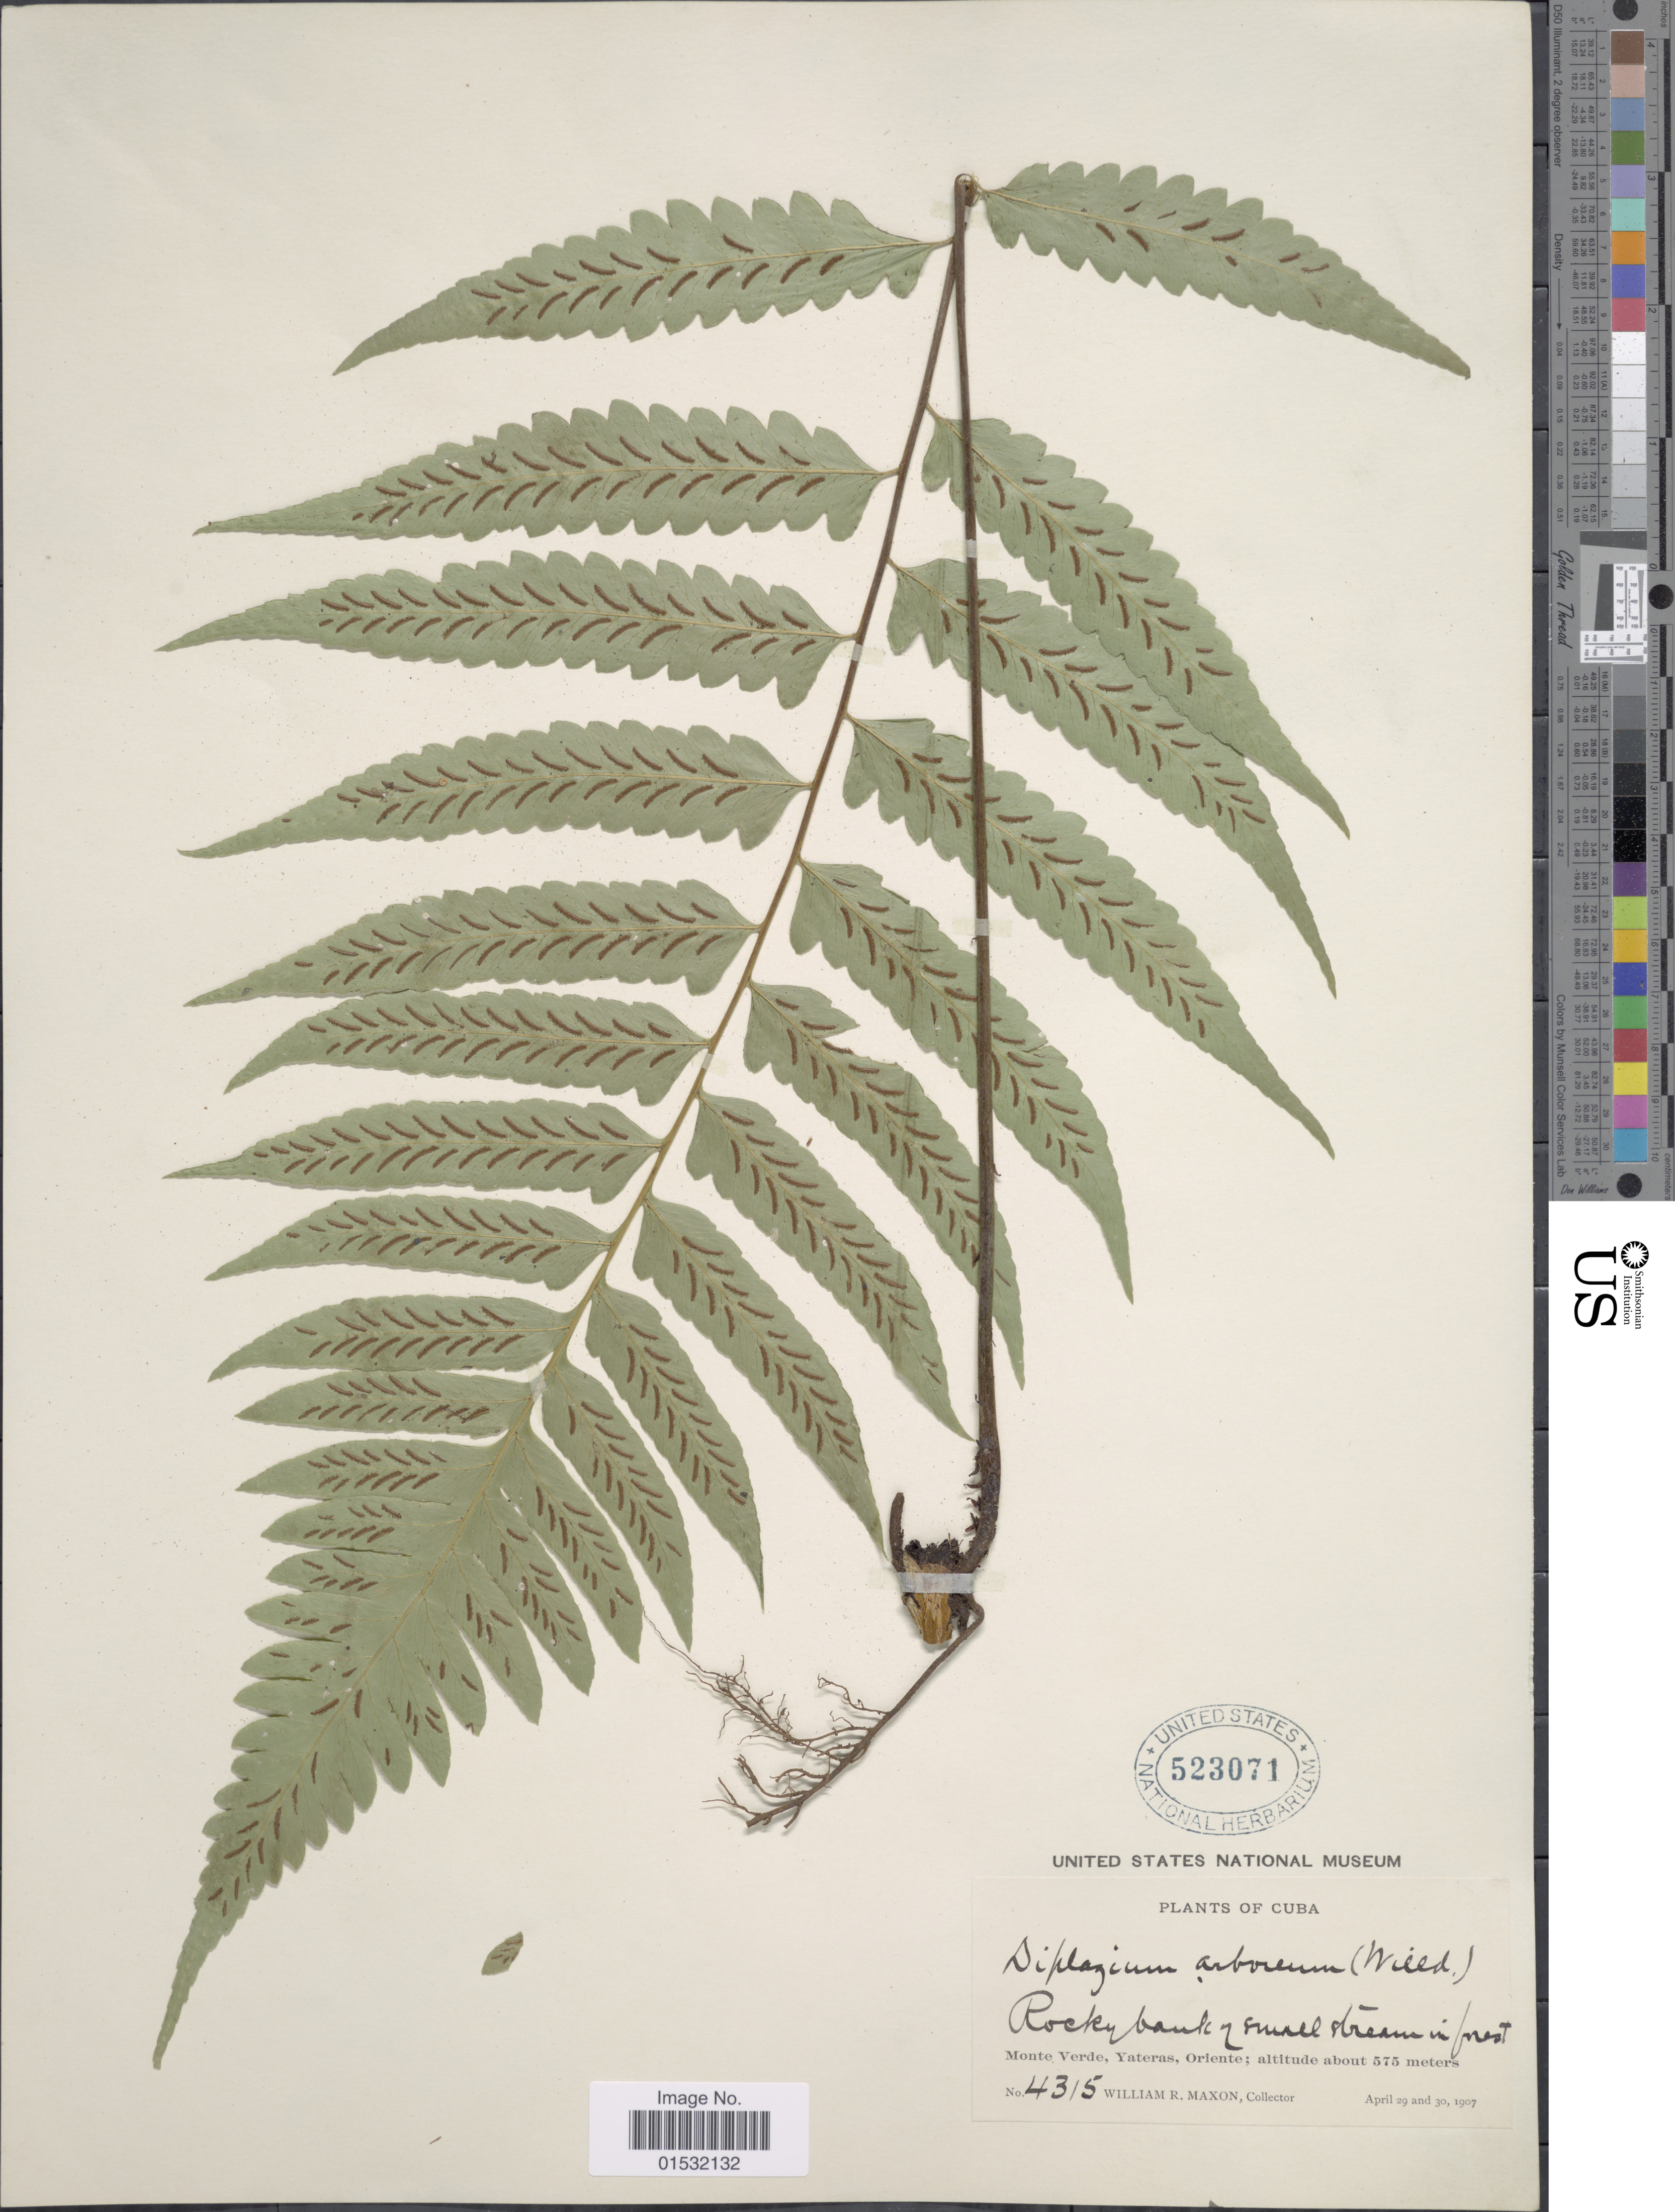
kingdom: Plantae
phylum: Tracheophyta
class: Polypodiopsida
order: Polypodiales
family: Athyriaceae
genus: Diplazium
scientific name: Diplazium cristatum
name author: (Desr.) Alston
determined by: Sánchez, C.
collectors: W. R. Maxon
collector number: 4315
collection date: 1907-04-29/1907-04-30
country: Cuba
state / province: Oriente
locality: Monte Verde, Yateras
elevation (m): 575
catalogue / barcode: US 523071